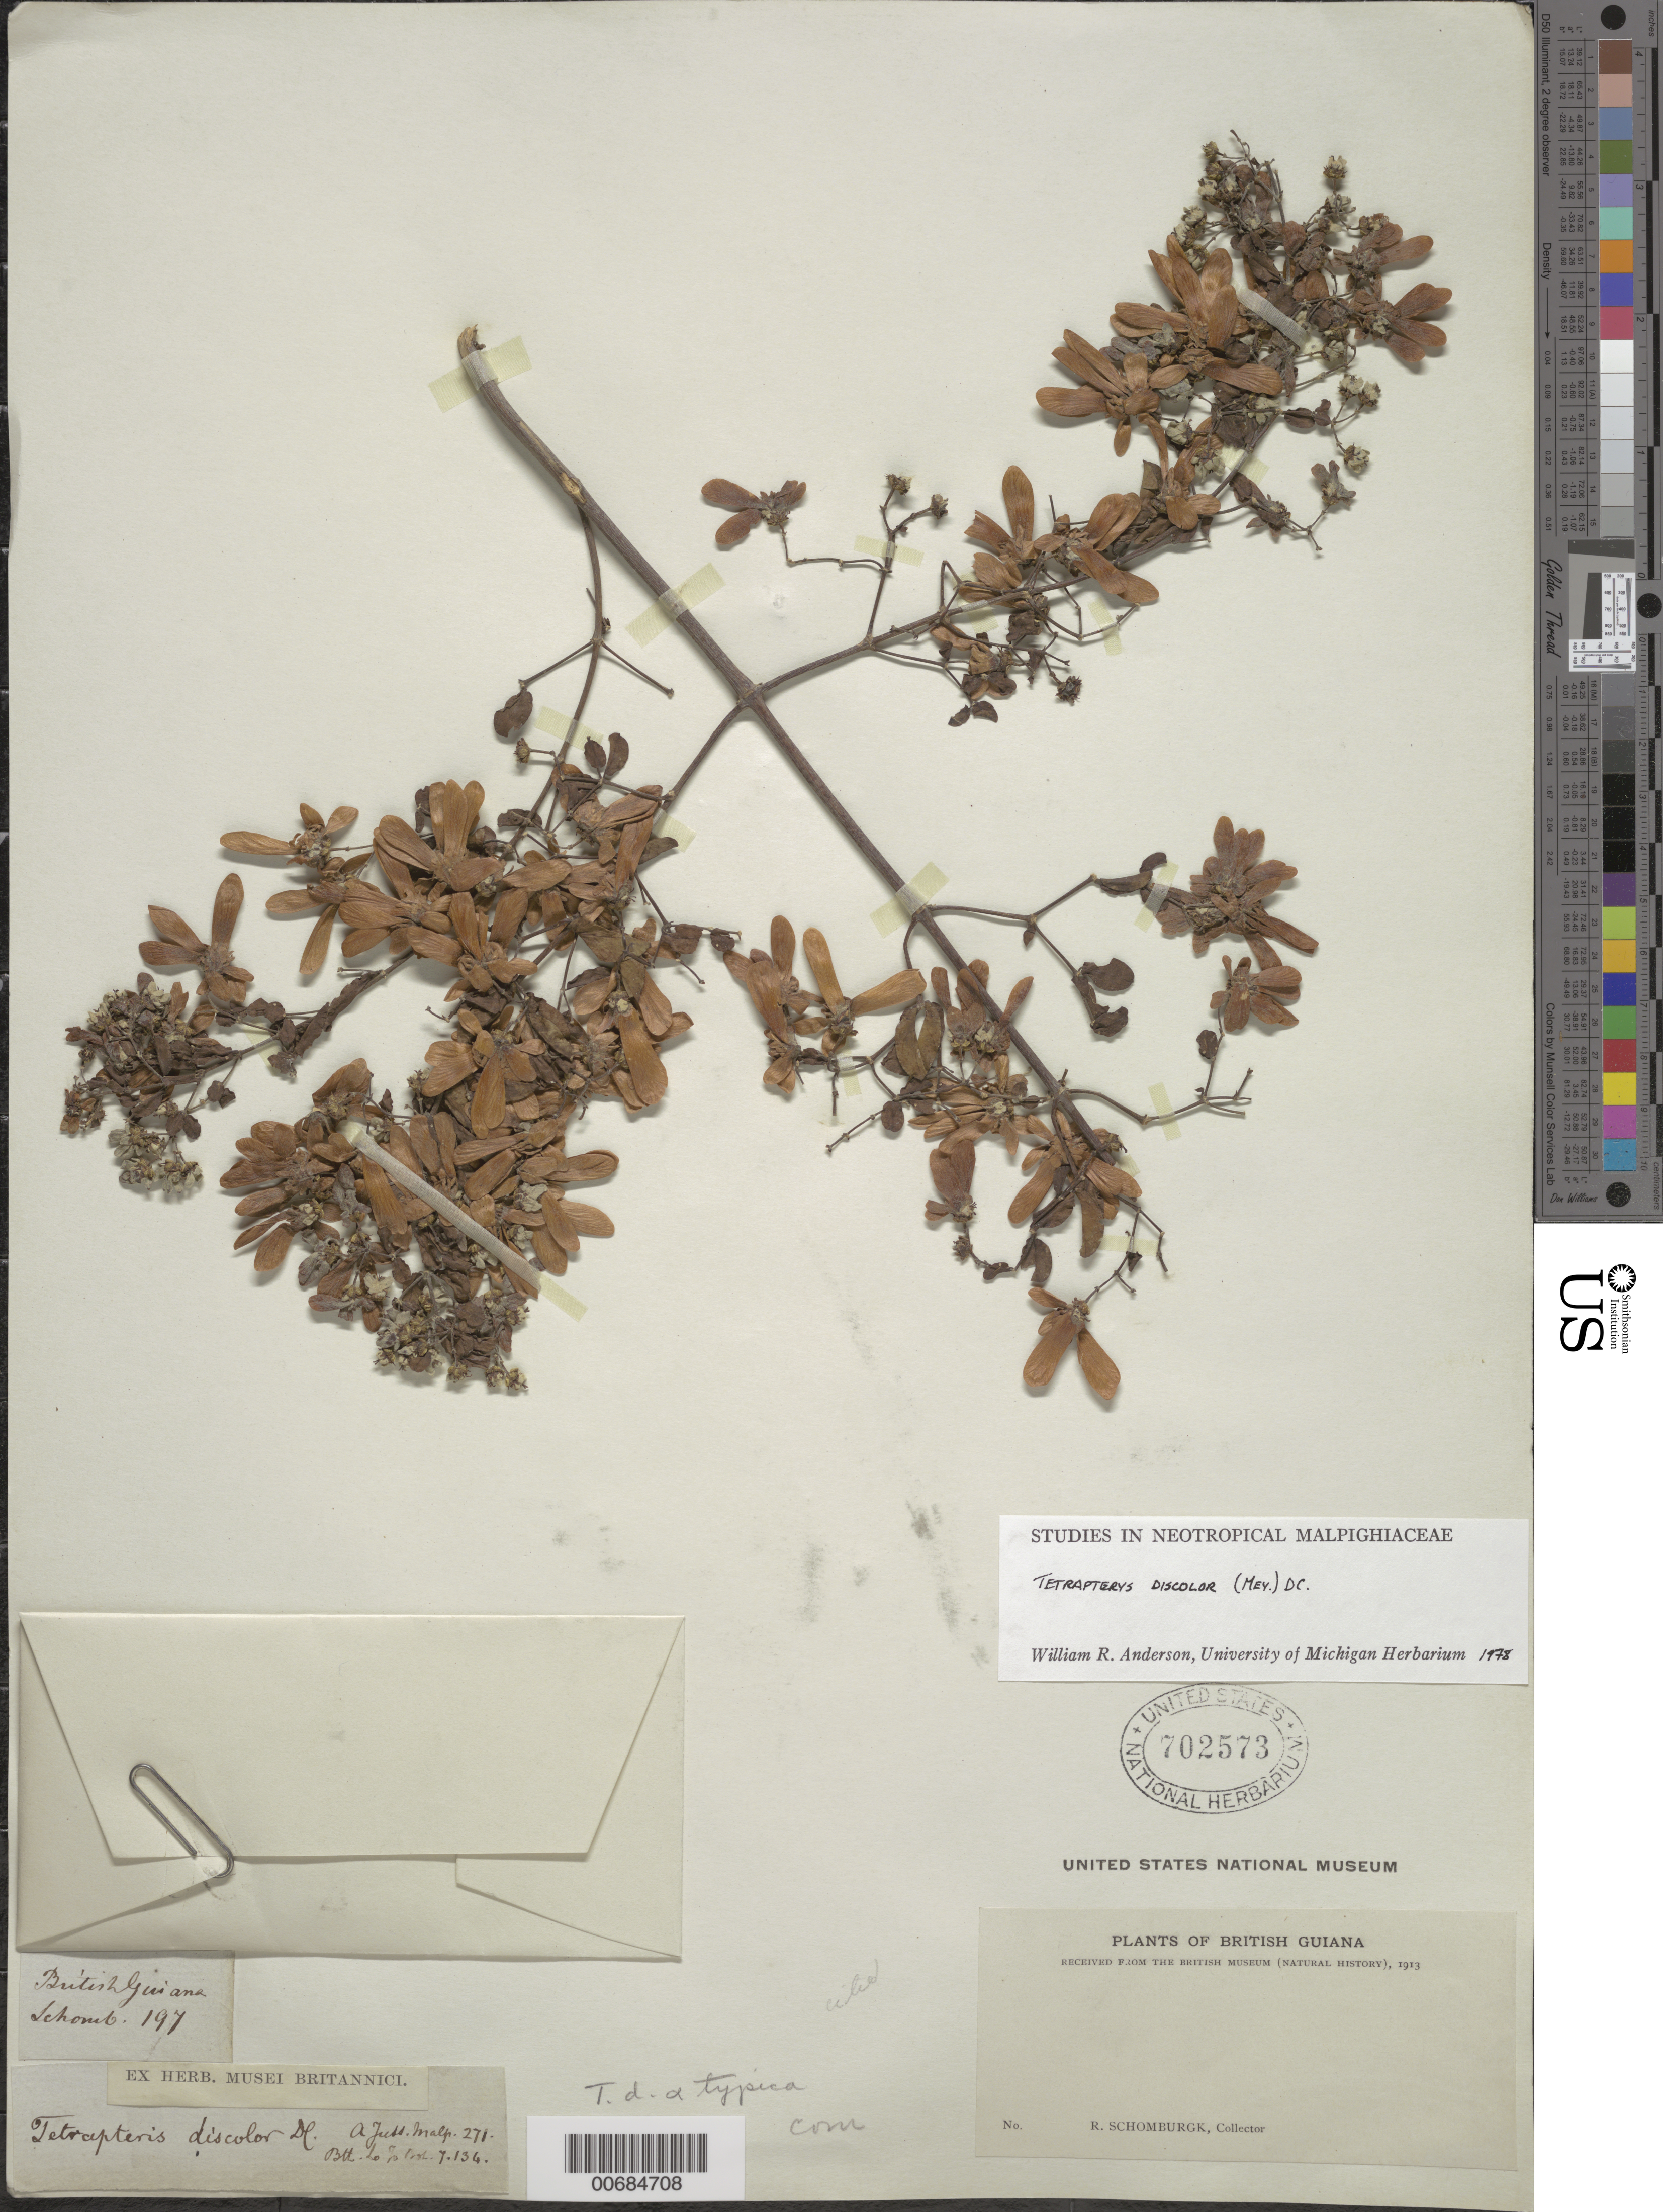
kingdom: Plantae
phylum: Tracheophyta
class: Magnoliopsida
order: Malpighiales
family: Malpighiaceae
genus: Tetrapterys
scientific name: Tetrapterys discolor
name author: (G. Mey.) DC.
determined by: Anderson, W. R., (MICH), University of Michigan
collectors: R. H. Schomburgk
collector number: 197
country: Guyana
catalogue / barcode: US 702573